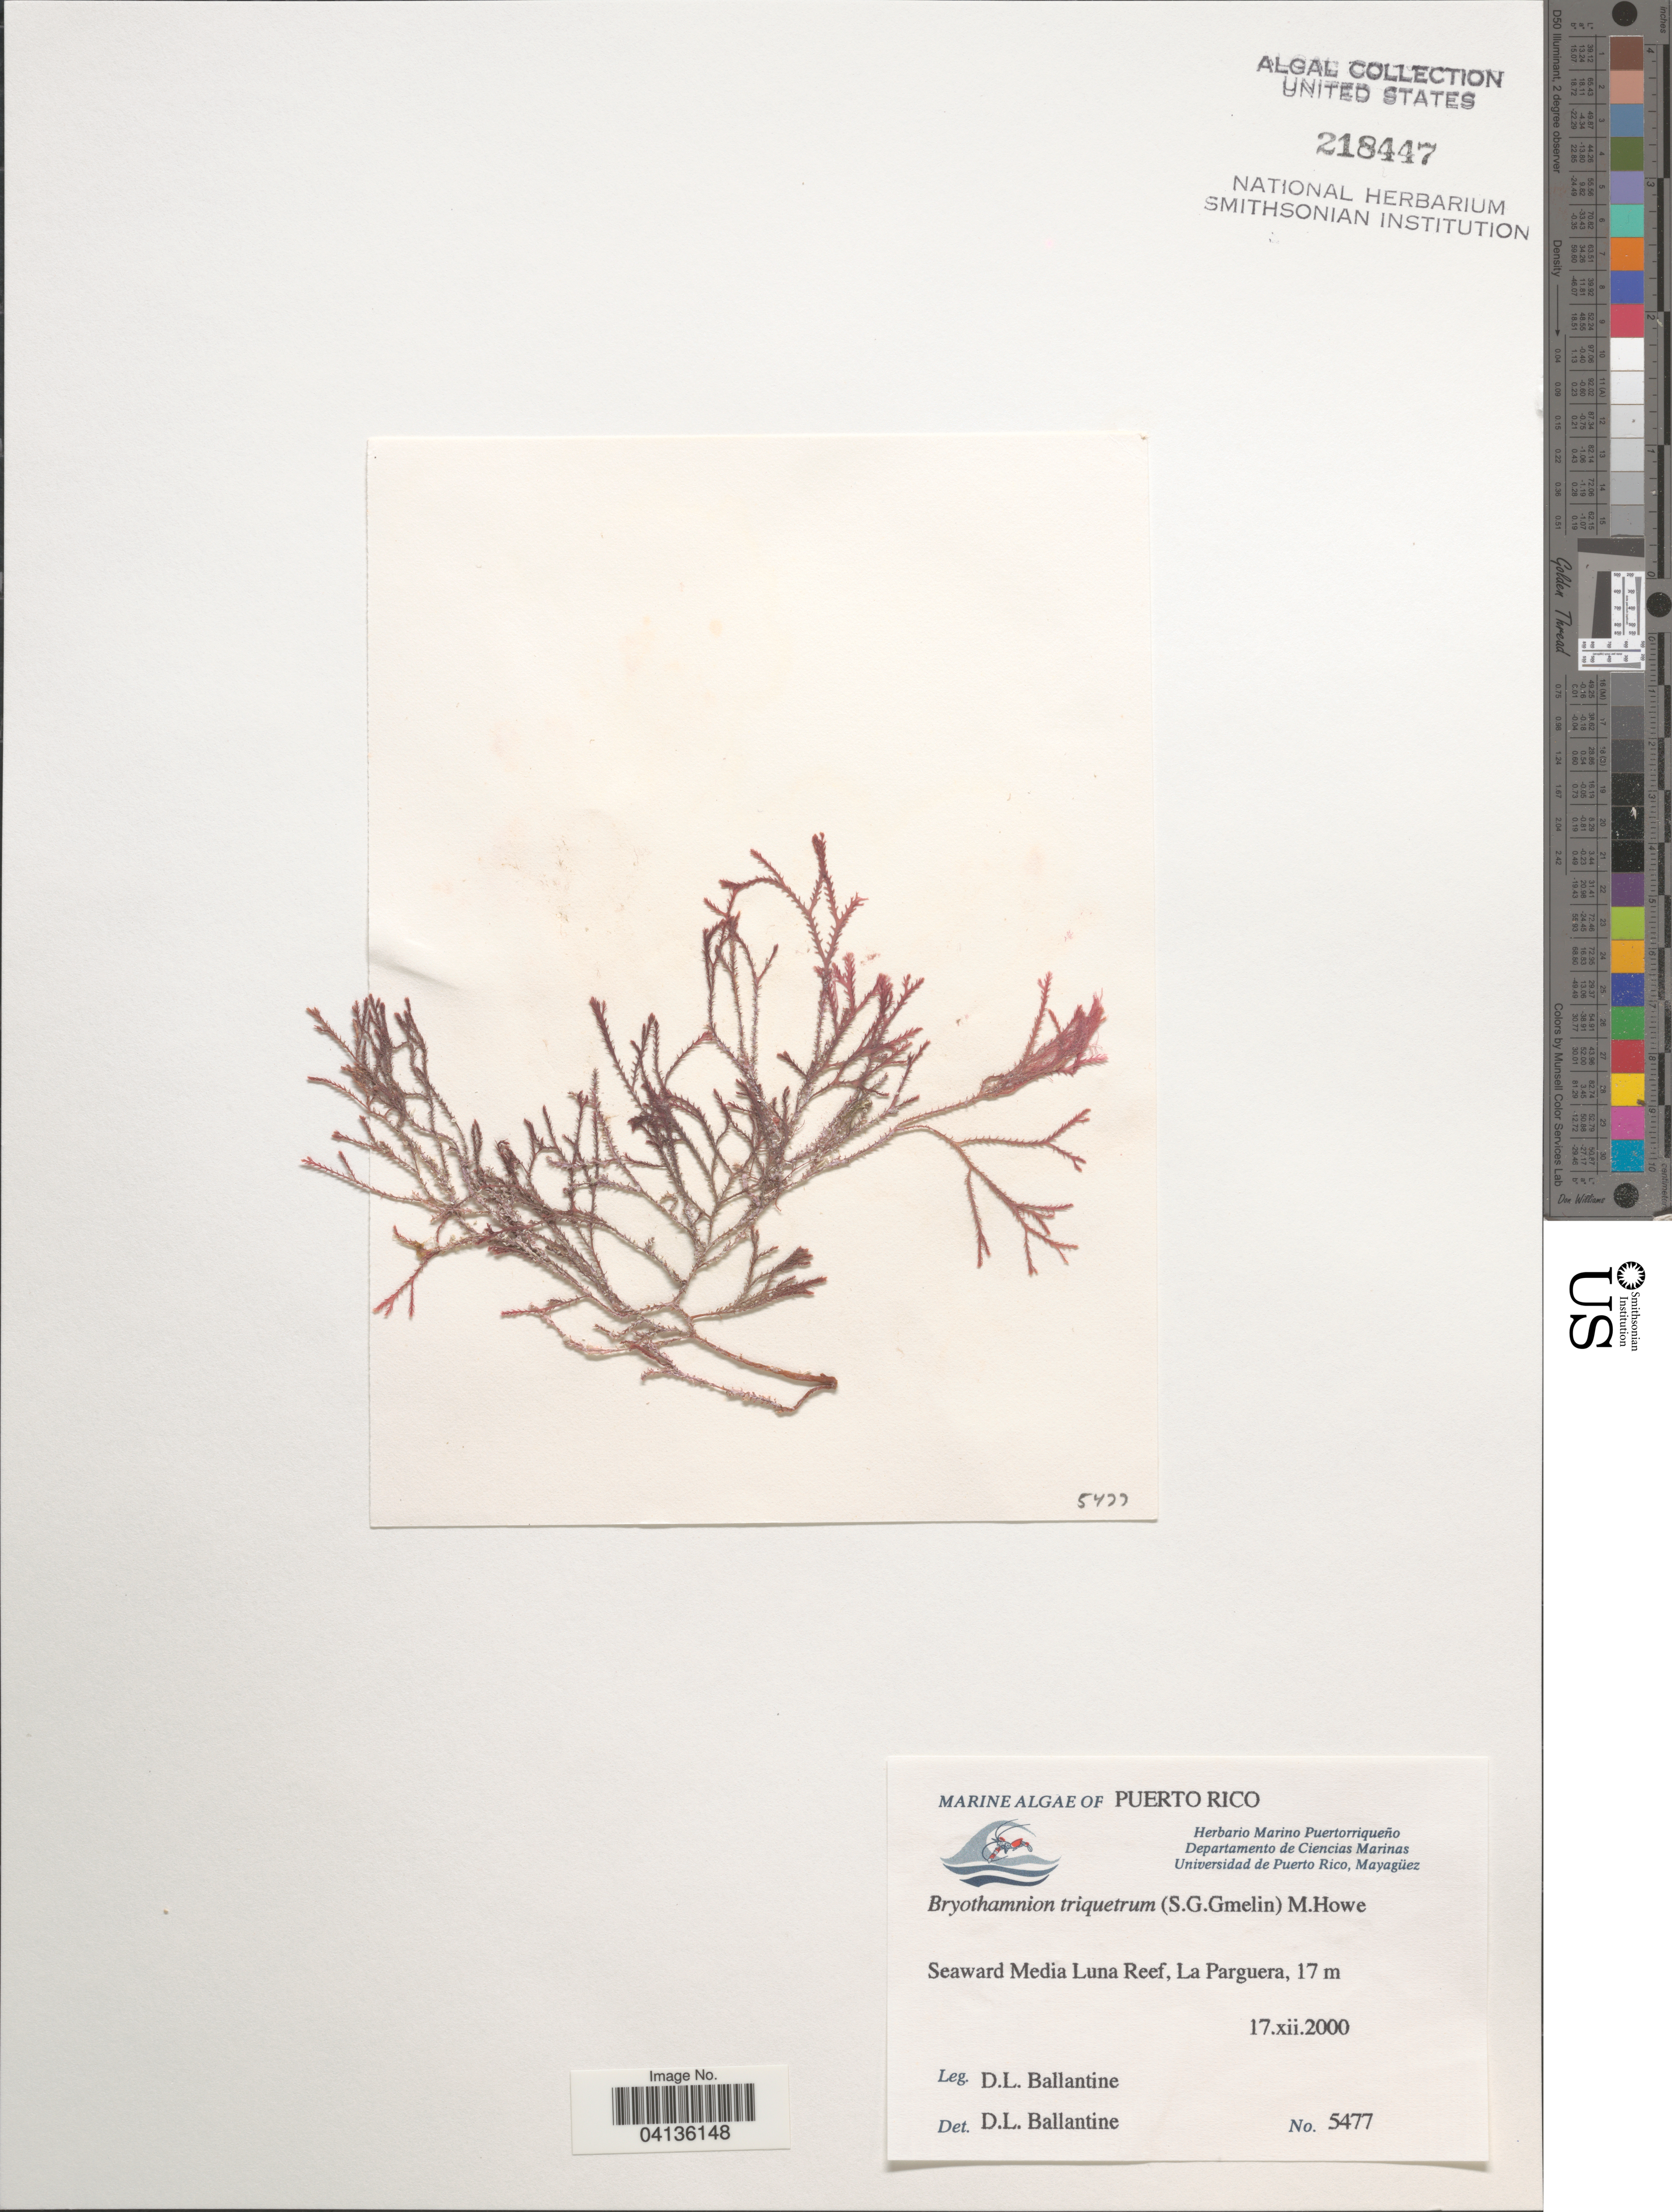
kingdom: Plantae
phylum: Rhodophyta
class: Florideophyceae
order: Ceramiales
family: Rhodomelaceae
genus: Alsidium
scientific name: Alsidium sp.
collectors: D.L. Ballantine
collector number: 5477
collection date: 2000-12-17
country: Puerto Rico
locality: Seaward Media Luna Reef, La Parguera.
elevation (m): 17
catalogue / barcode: US 218447